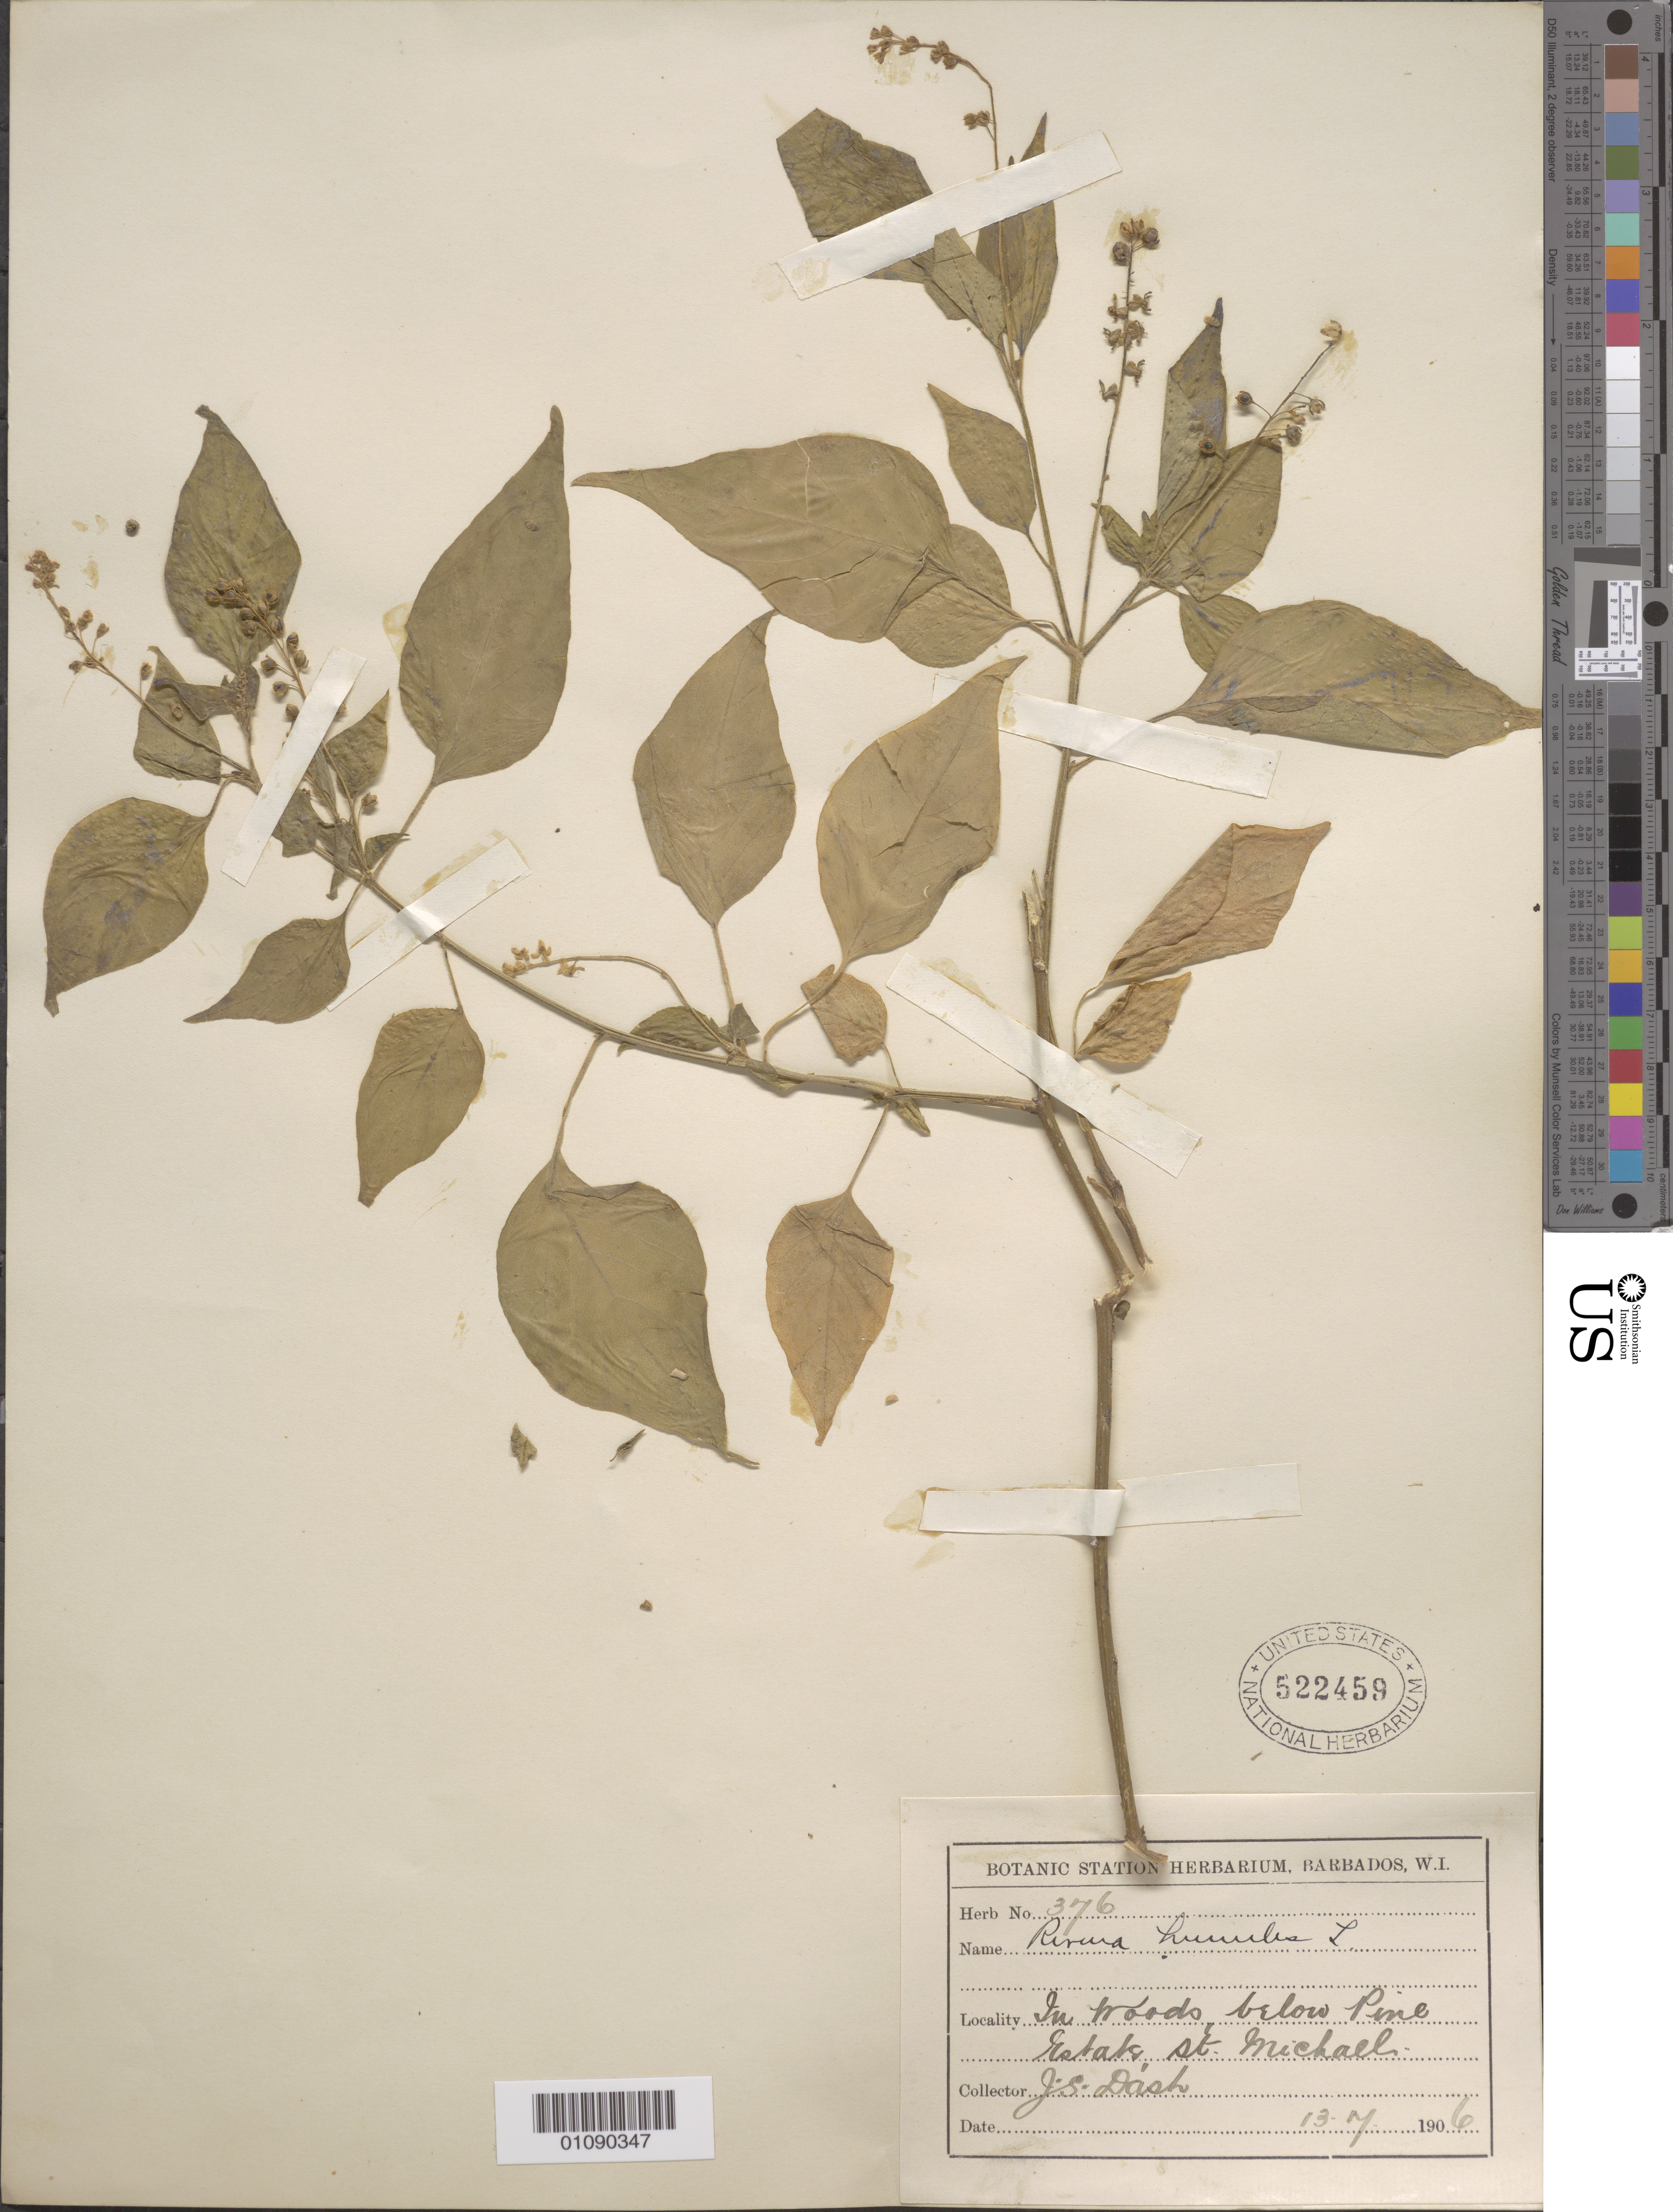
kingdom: Plantae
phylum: Tracheophyta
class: Magnoliopsida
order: Caryophyllales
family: Phytolaccaceae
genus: Rivina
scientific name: Rivina humilis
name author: L.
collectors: J. Dash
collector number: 376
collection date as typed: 13 Jul 1906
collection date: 1906-07-13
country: Barbados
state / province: Saint Michael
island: Barbados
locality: St. Michael below Pine Estate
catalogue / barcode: US 522459